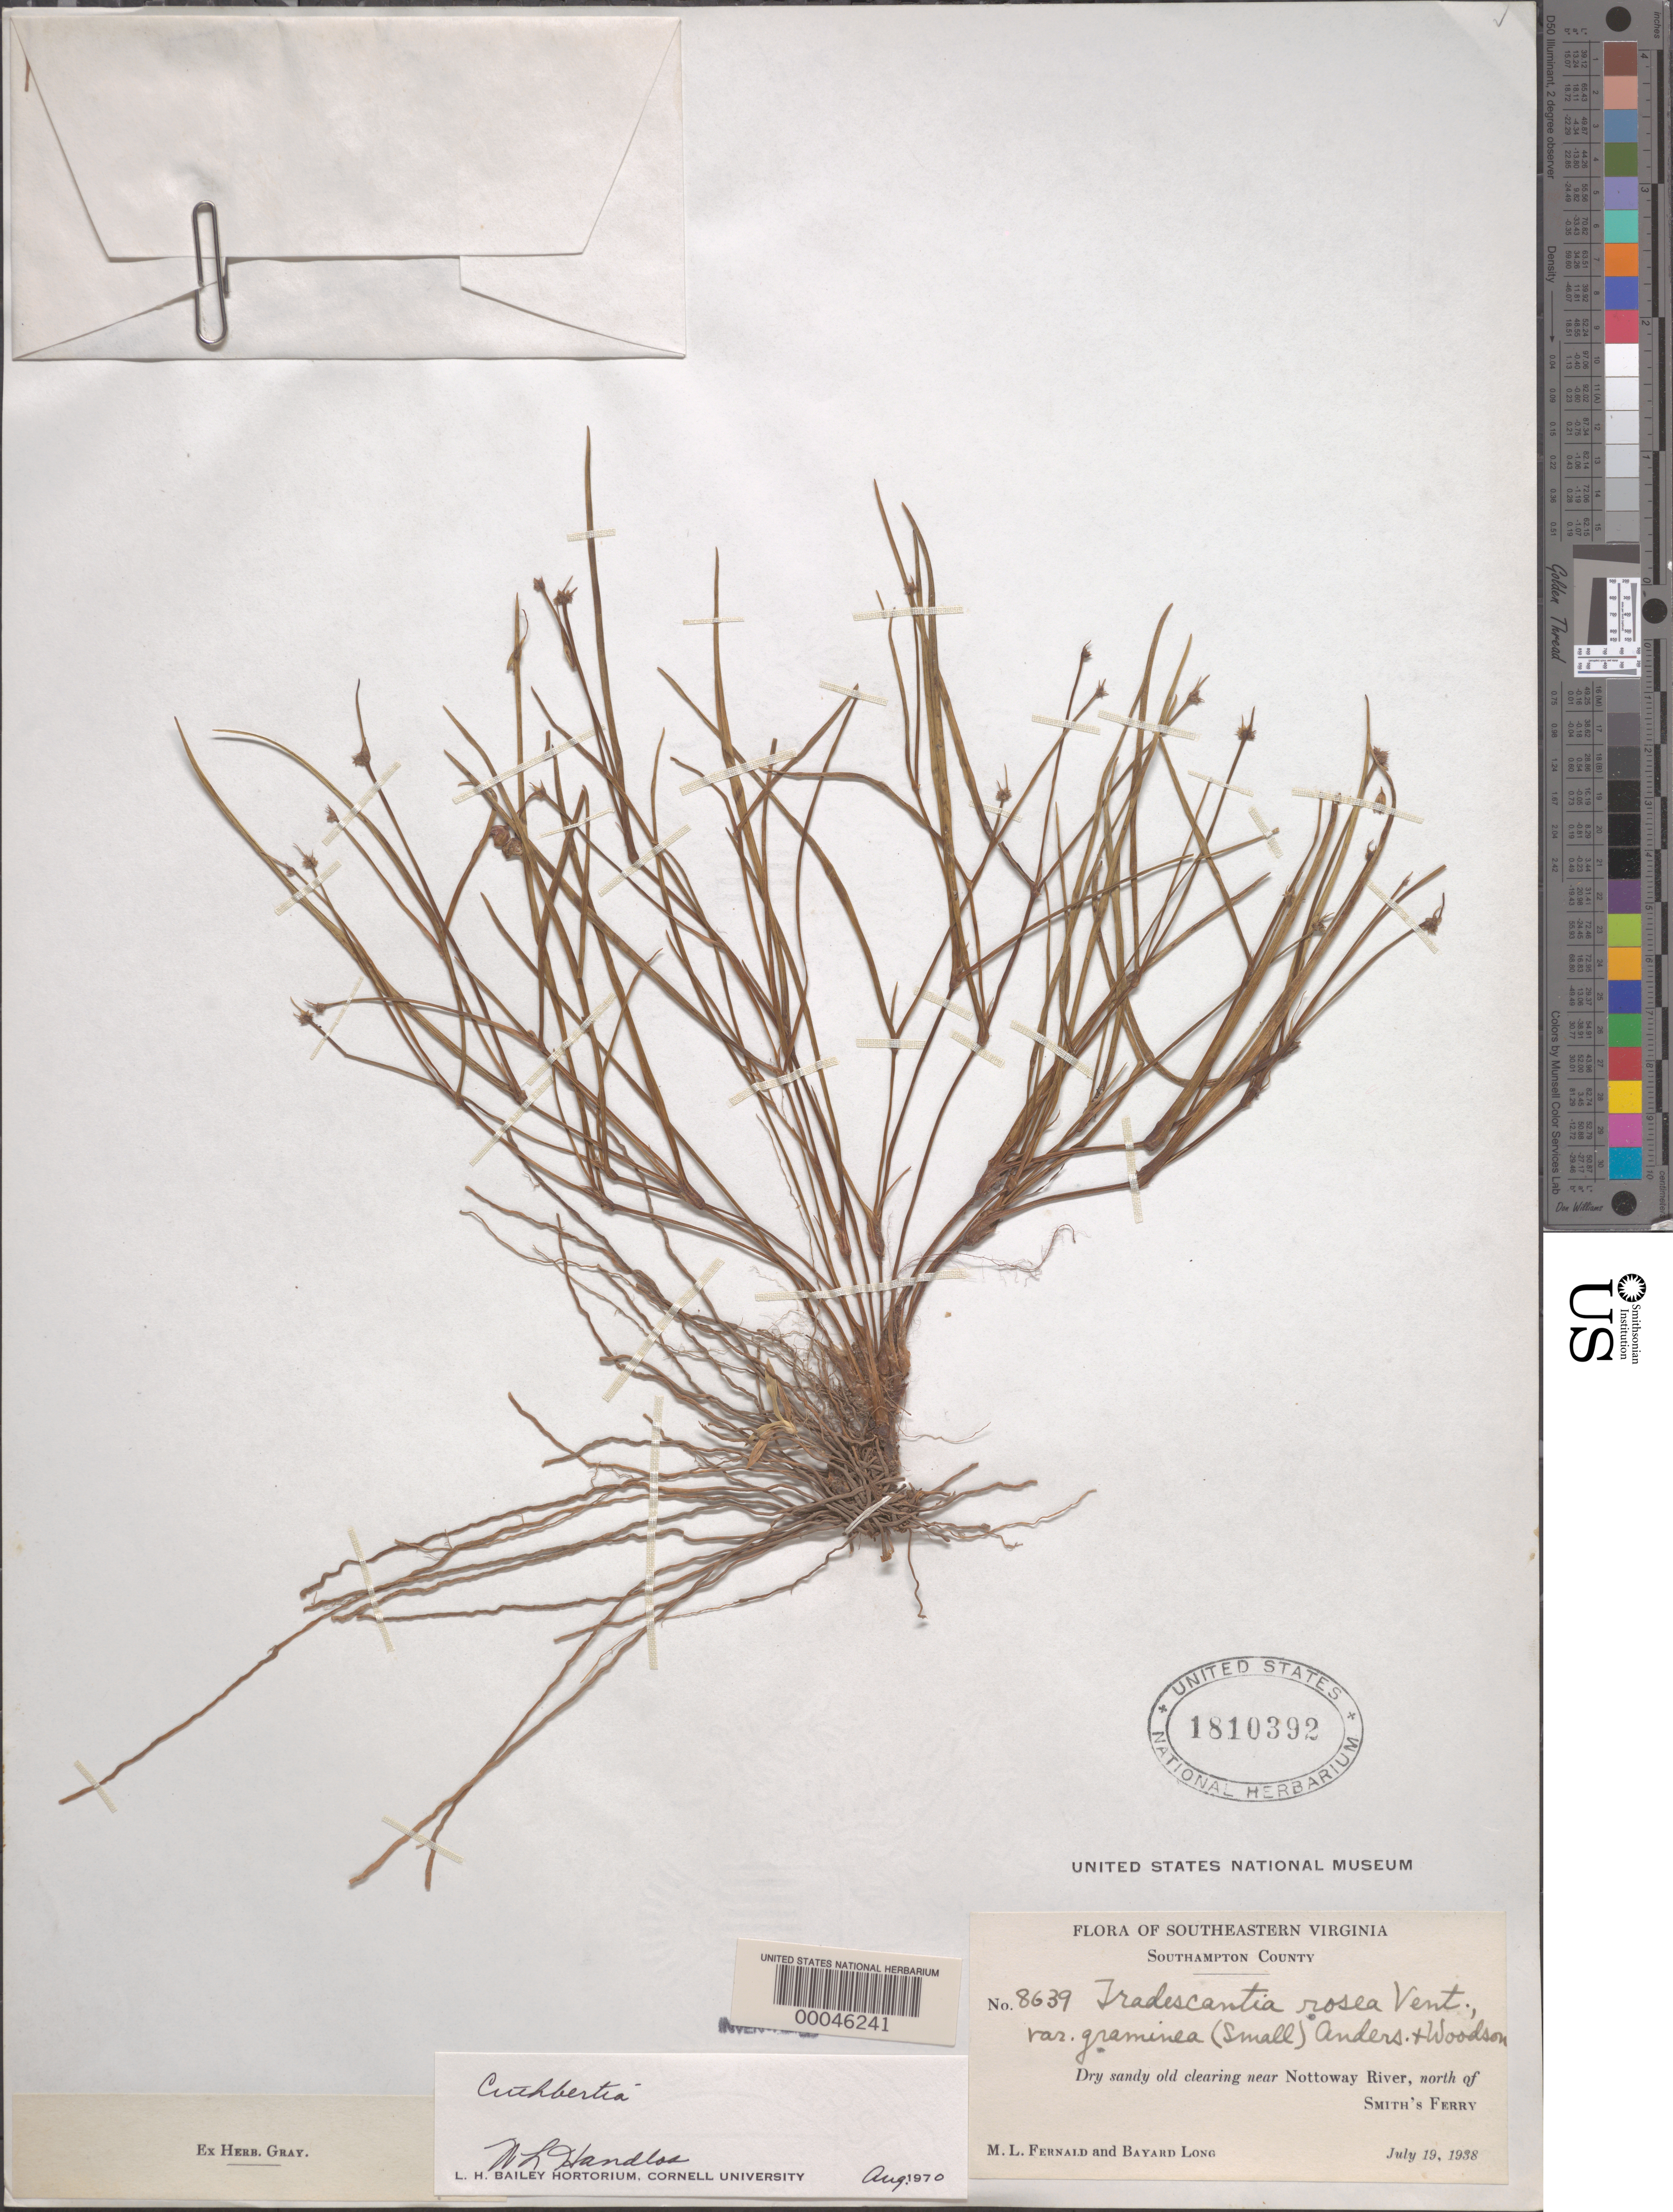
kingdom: Plantae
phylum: Tracheophyta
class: Liliopsida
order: Commelinales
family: Commelinaceae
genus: Cuthbertia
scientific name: Cuthbertia graminea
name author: Small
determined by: Strong, Mark T., (BOT), Smithsonian Institution - National Museum of Natural History (UNITED STATES)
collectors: M. L. Fernald & B. H. Long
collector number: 8639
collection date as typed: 19 Jul 1938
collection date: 1938-07-19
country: United States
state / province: Virginia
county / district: Southampton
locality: Nottoway river, n of smith's ferry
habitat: Dry, sandy clearing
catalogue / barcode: US 1810392